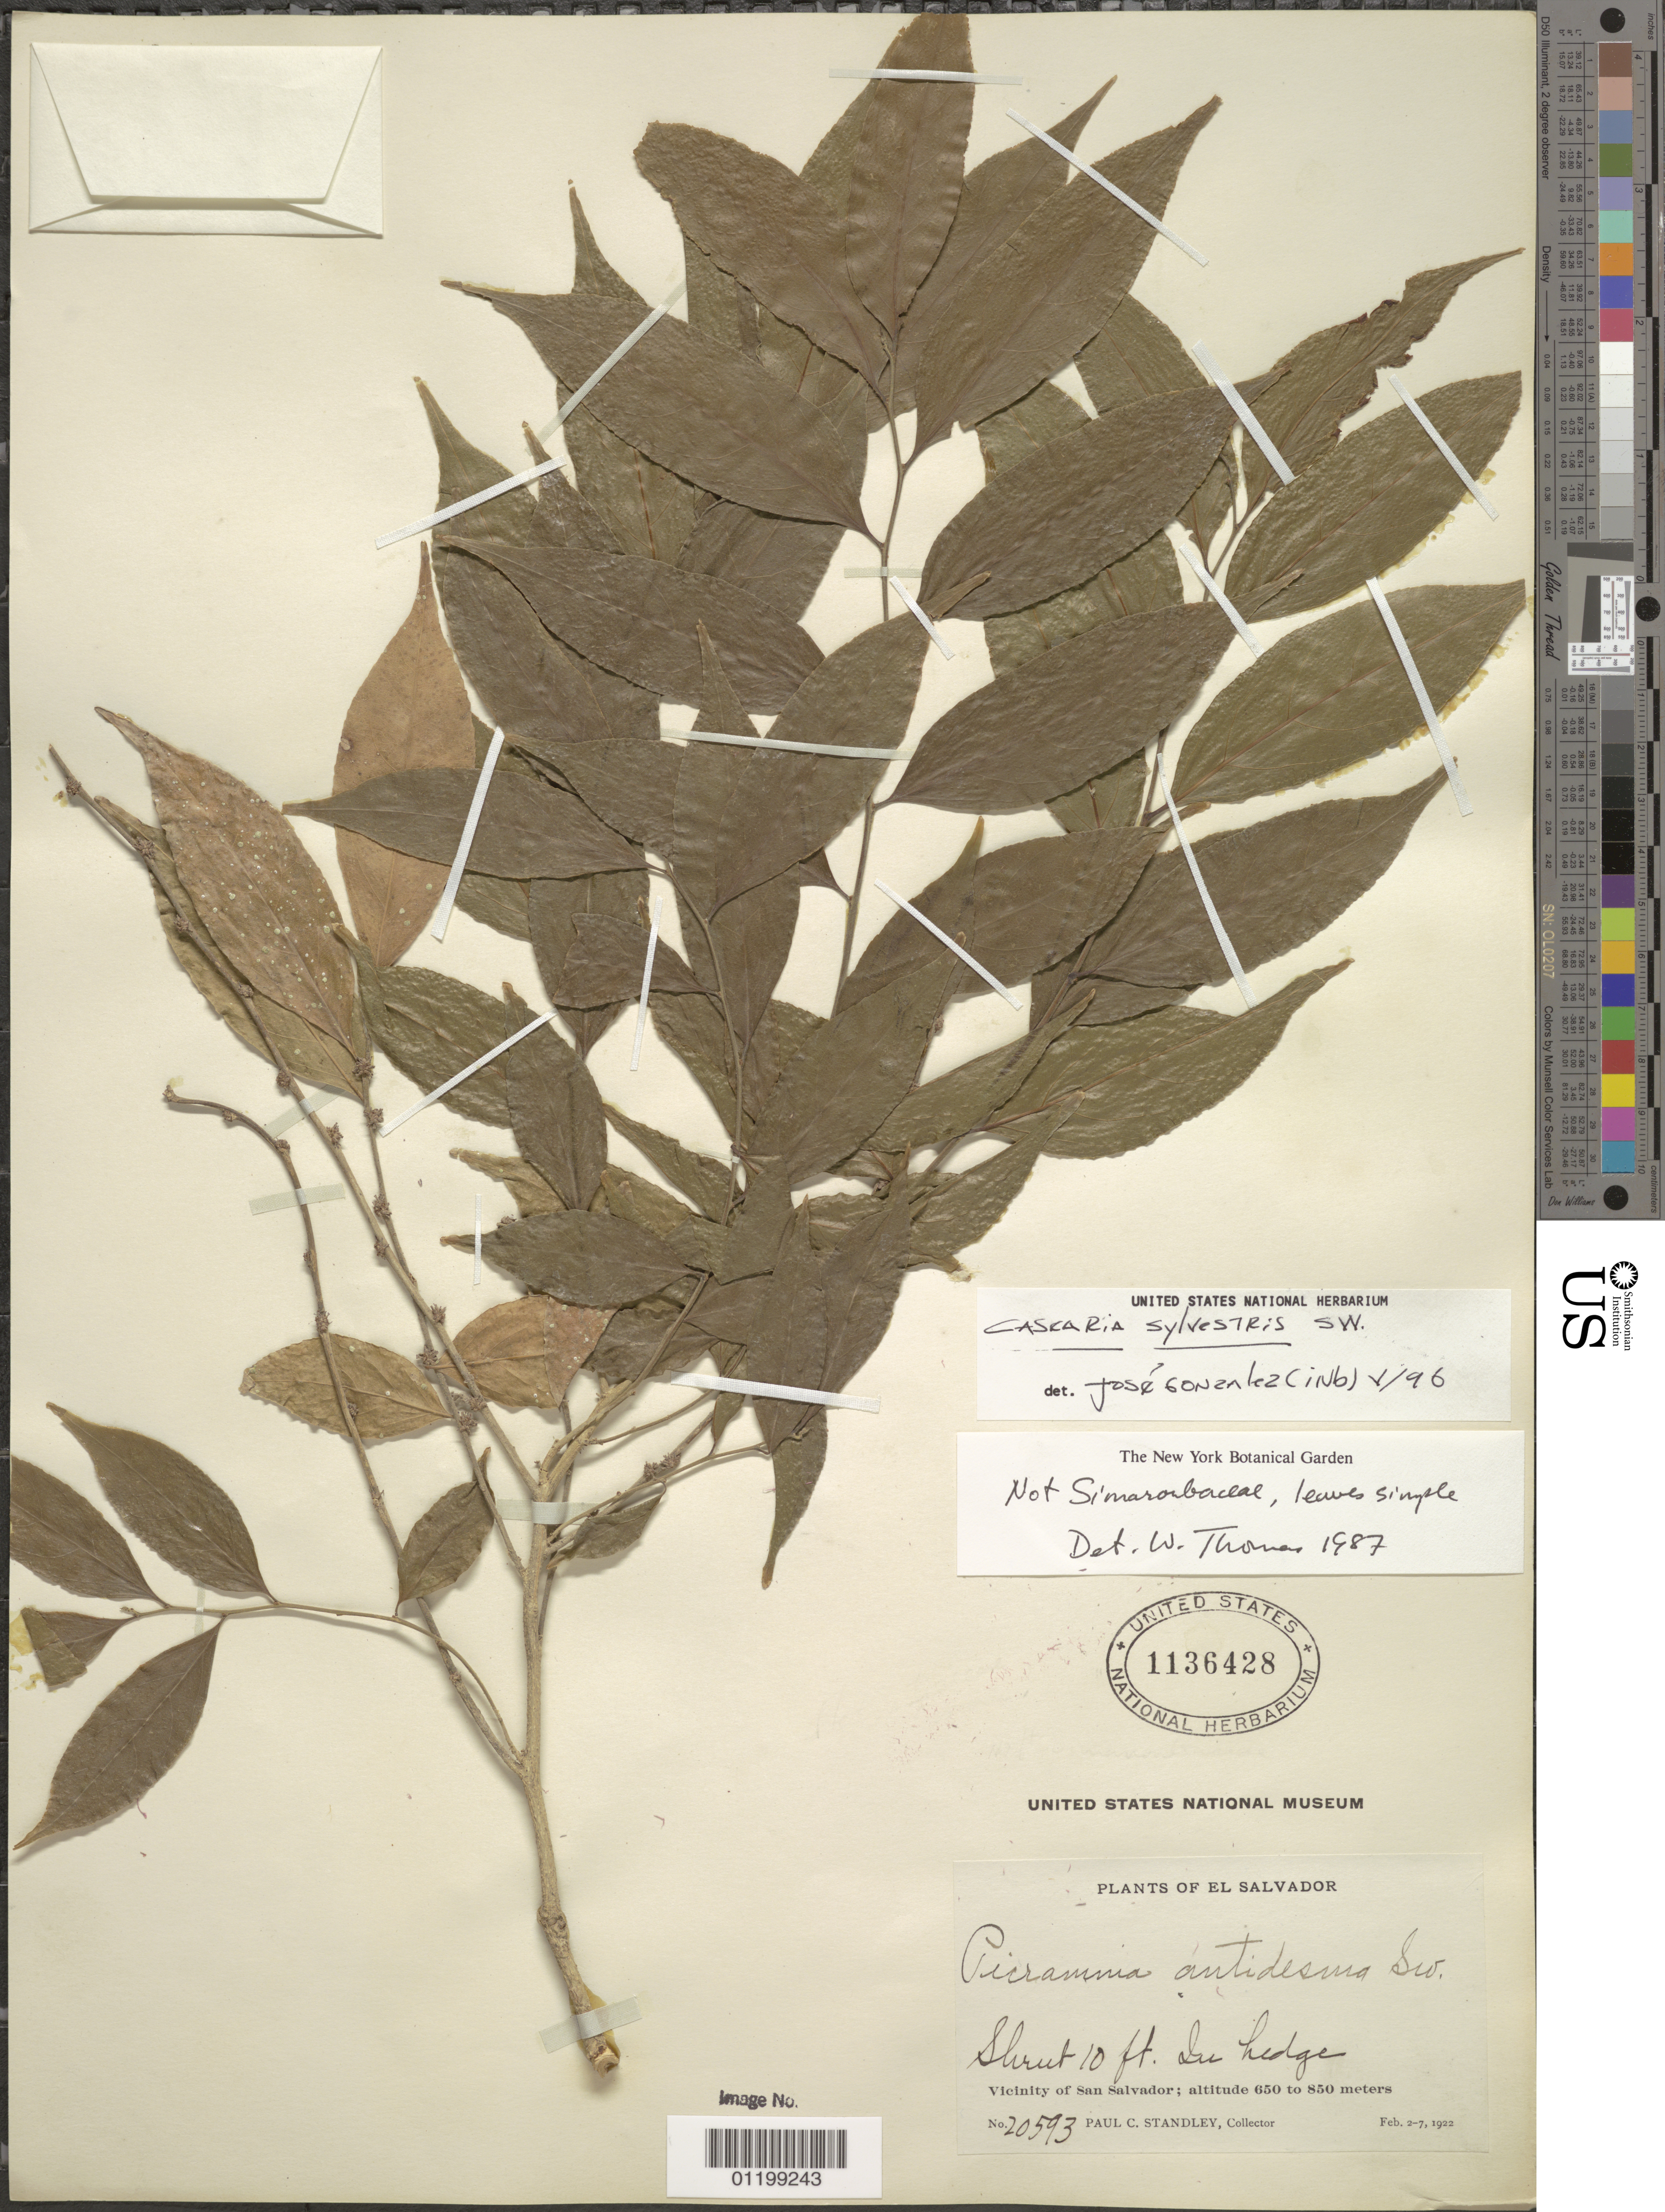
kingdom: Plantae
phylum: Tracheophyta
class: Magnoliopsida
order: Malpighiales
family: Salicaceae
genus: Casearia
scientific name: Casearia sylvestris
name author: Sw.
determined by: Gonzalez, J.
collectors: P. C. Standley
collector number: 20593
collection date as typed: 02 Feb 1922 to 07 Feb 1922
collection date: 1922-02-02/1922-02-07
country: El Salvador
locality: Vicinity of San Salvador.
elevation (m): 650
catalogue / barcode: US 1136428